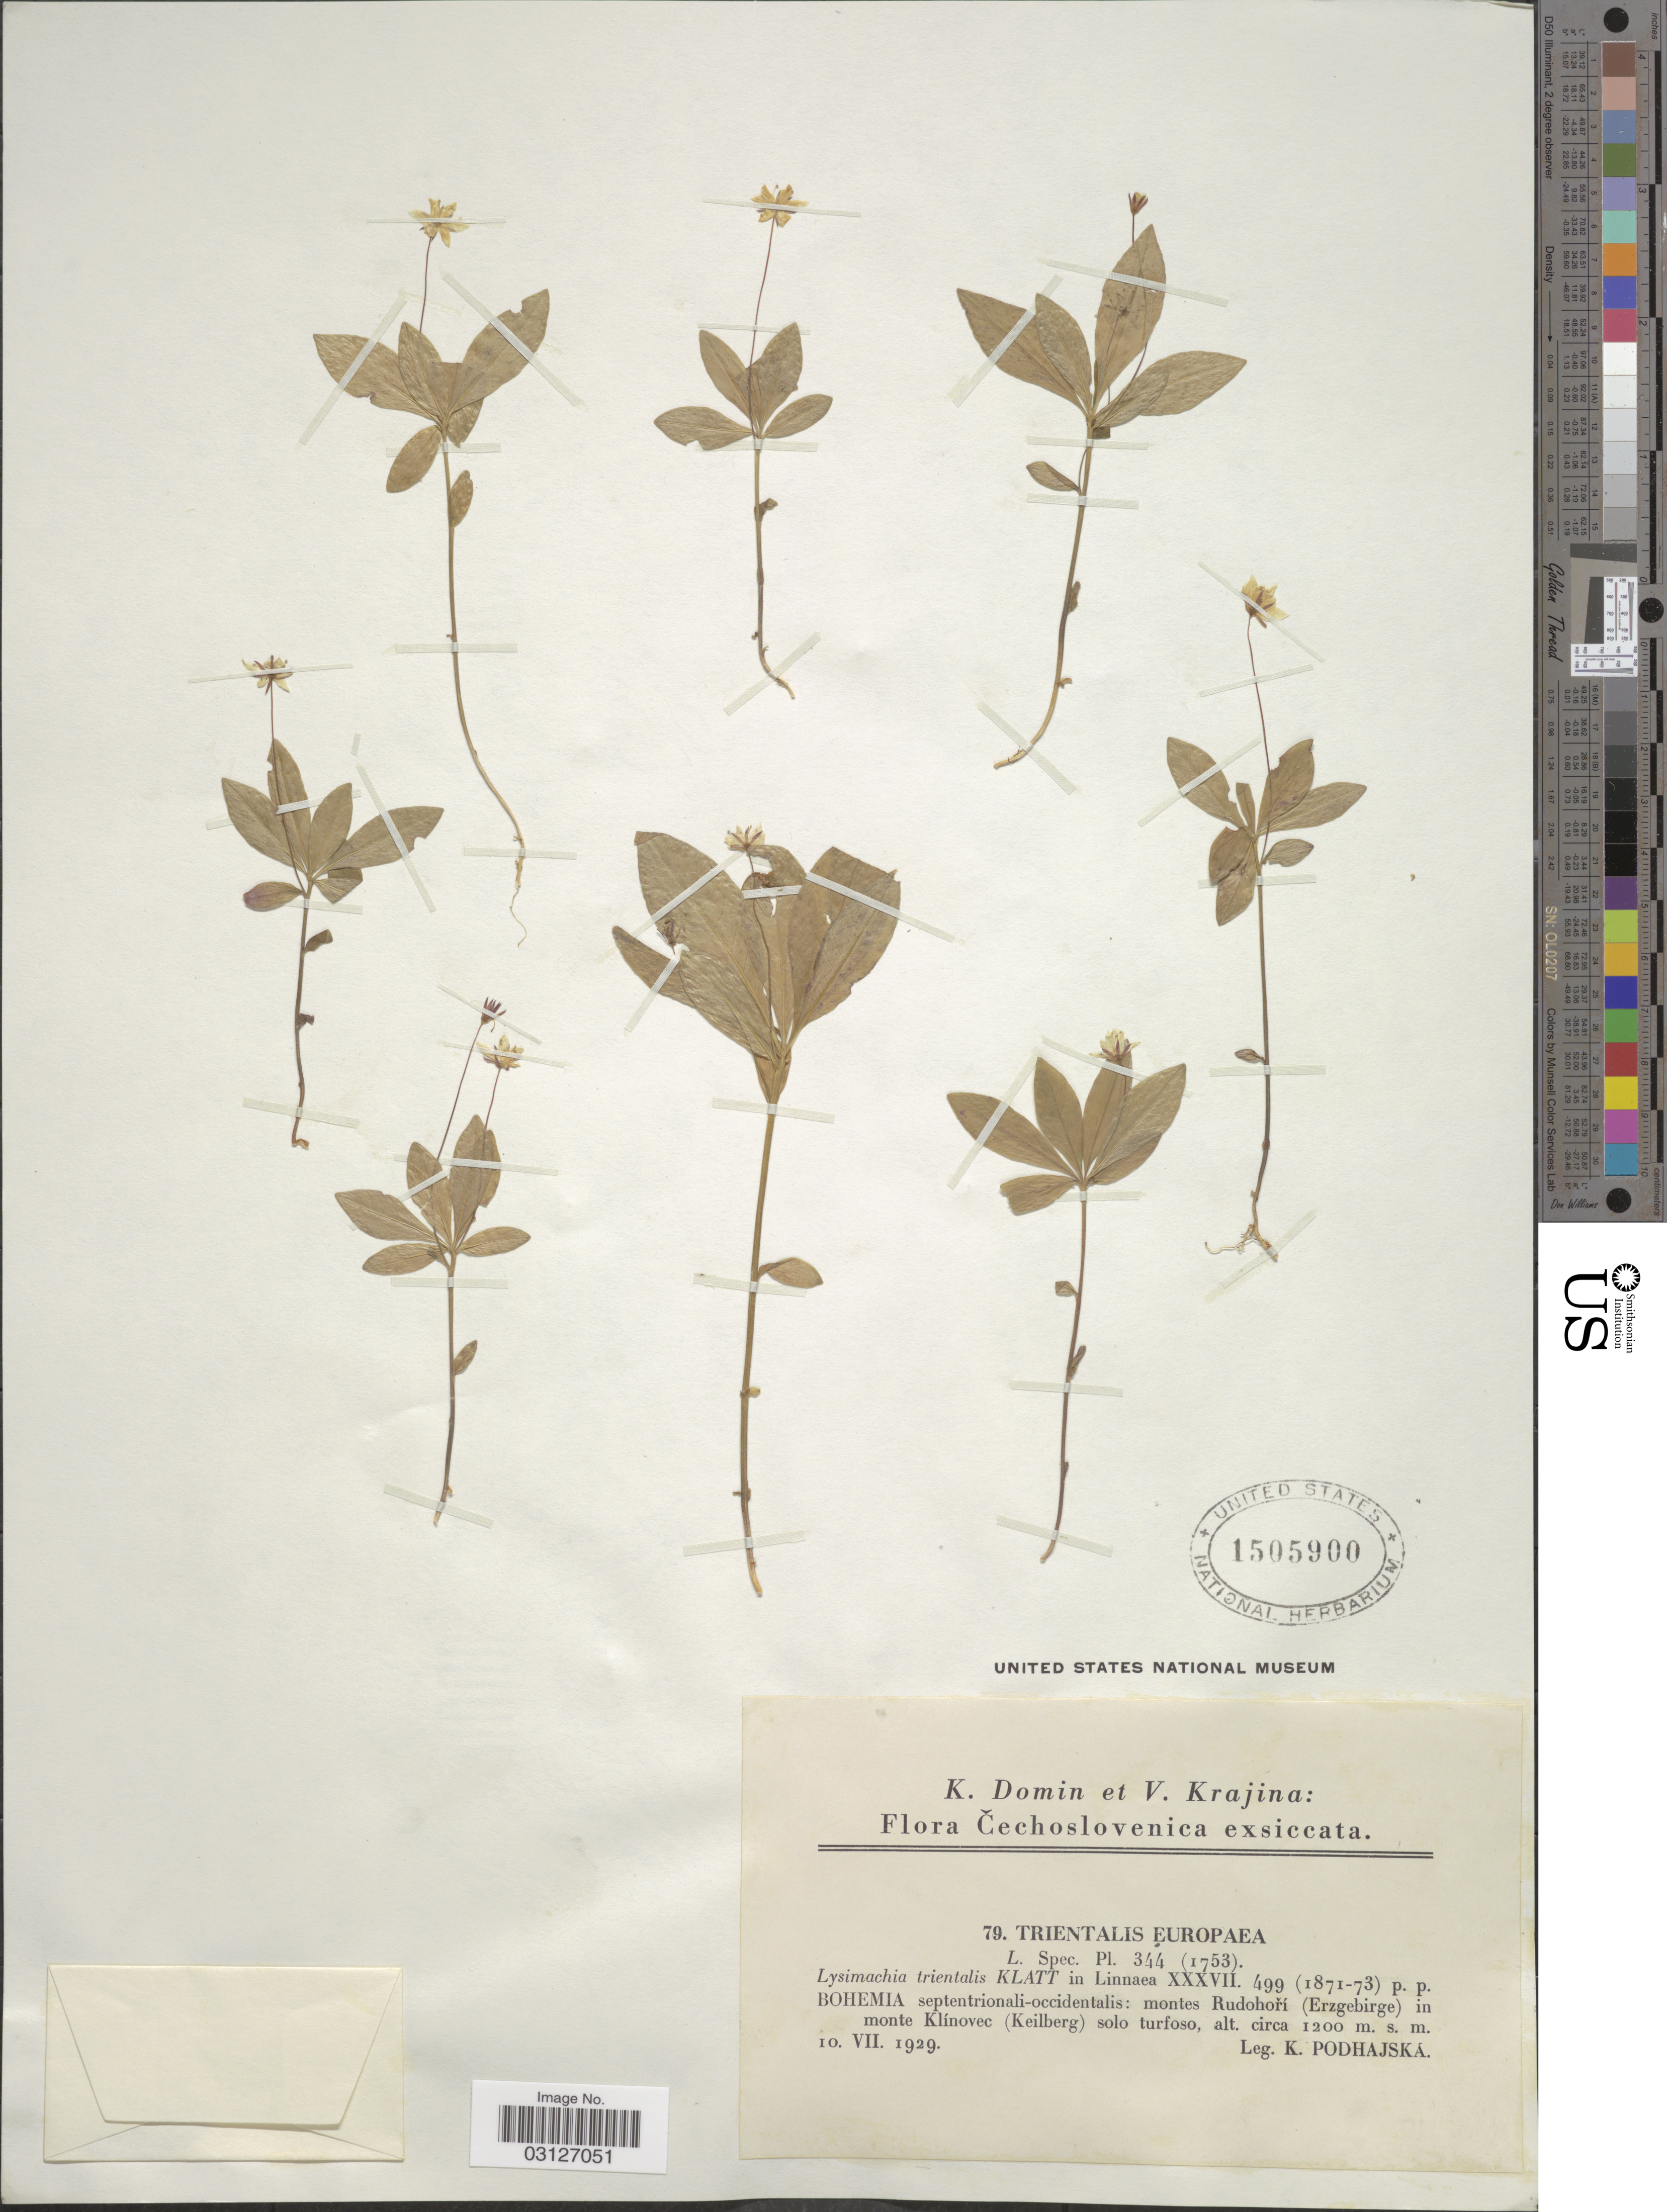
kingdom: Plantae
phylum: Tracheophyta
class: Magnoliopsida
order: Ericales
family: Primulaceae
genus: Trientalis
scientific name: Trientalis europaea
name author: L.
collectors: K. Podhajska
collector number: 79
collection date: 1929-07-10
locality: Cechoslovenica, Bohemia septentrionali-occidentalis: montes Rudohori (Erzgebirge) in monte Klínovec (Keilberg) solo turfoso.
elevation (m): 1200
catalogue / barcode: US 1505900